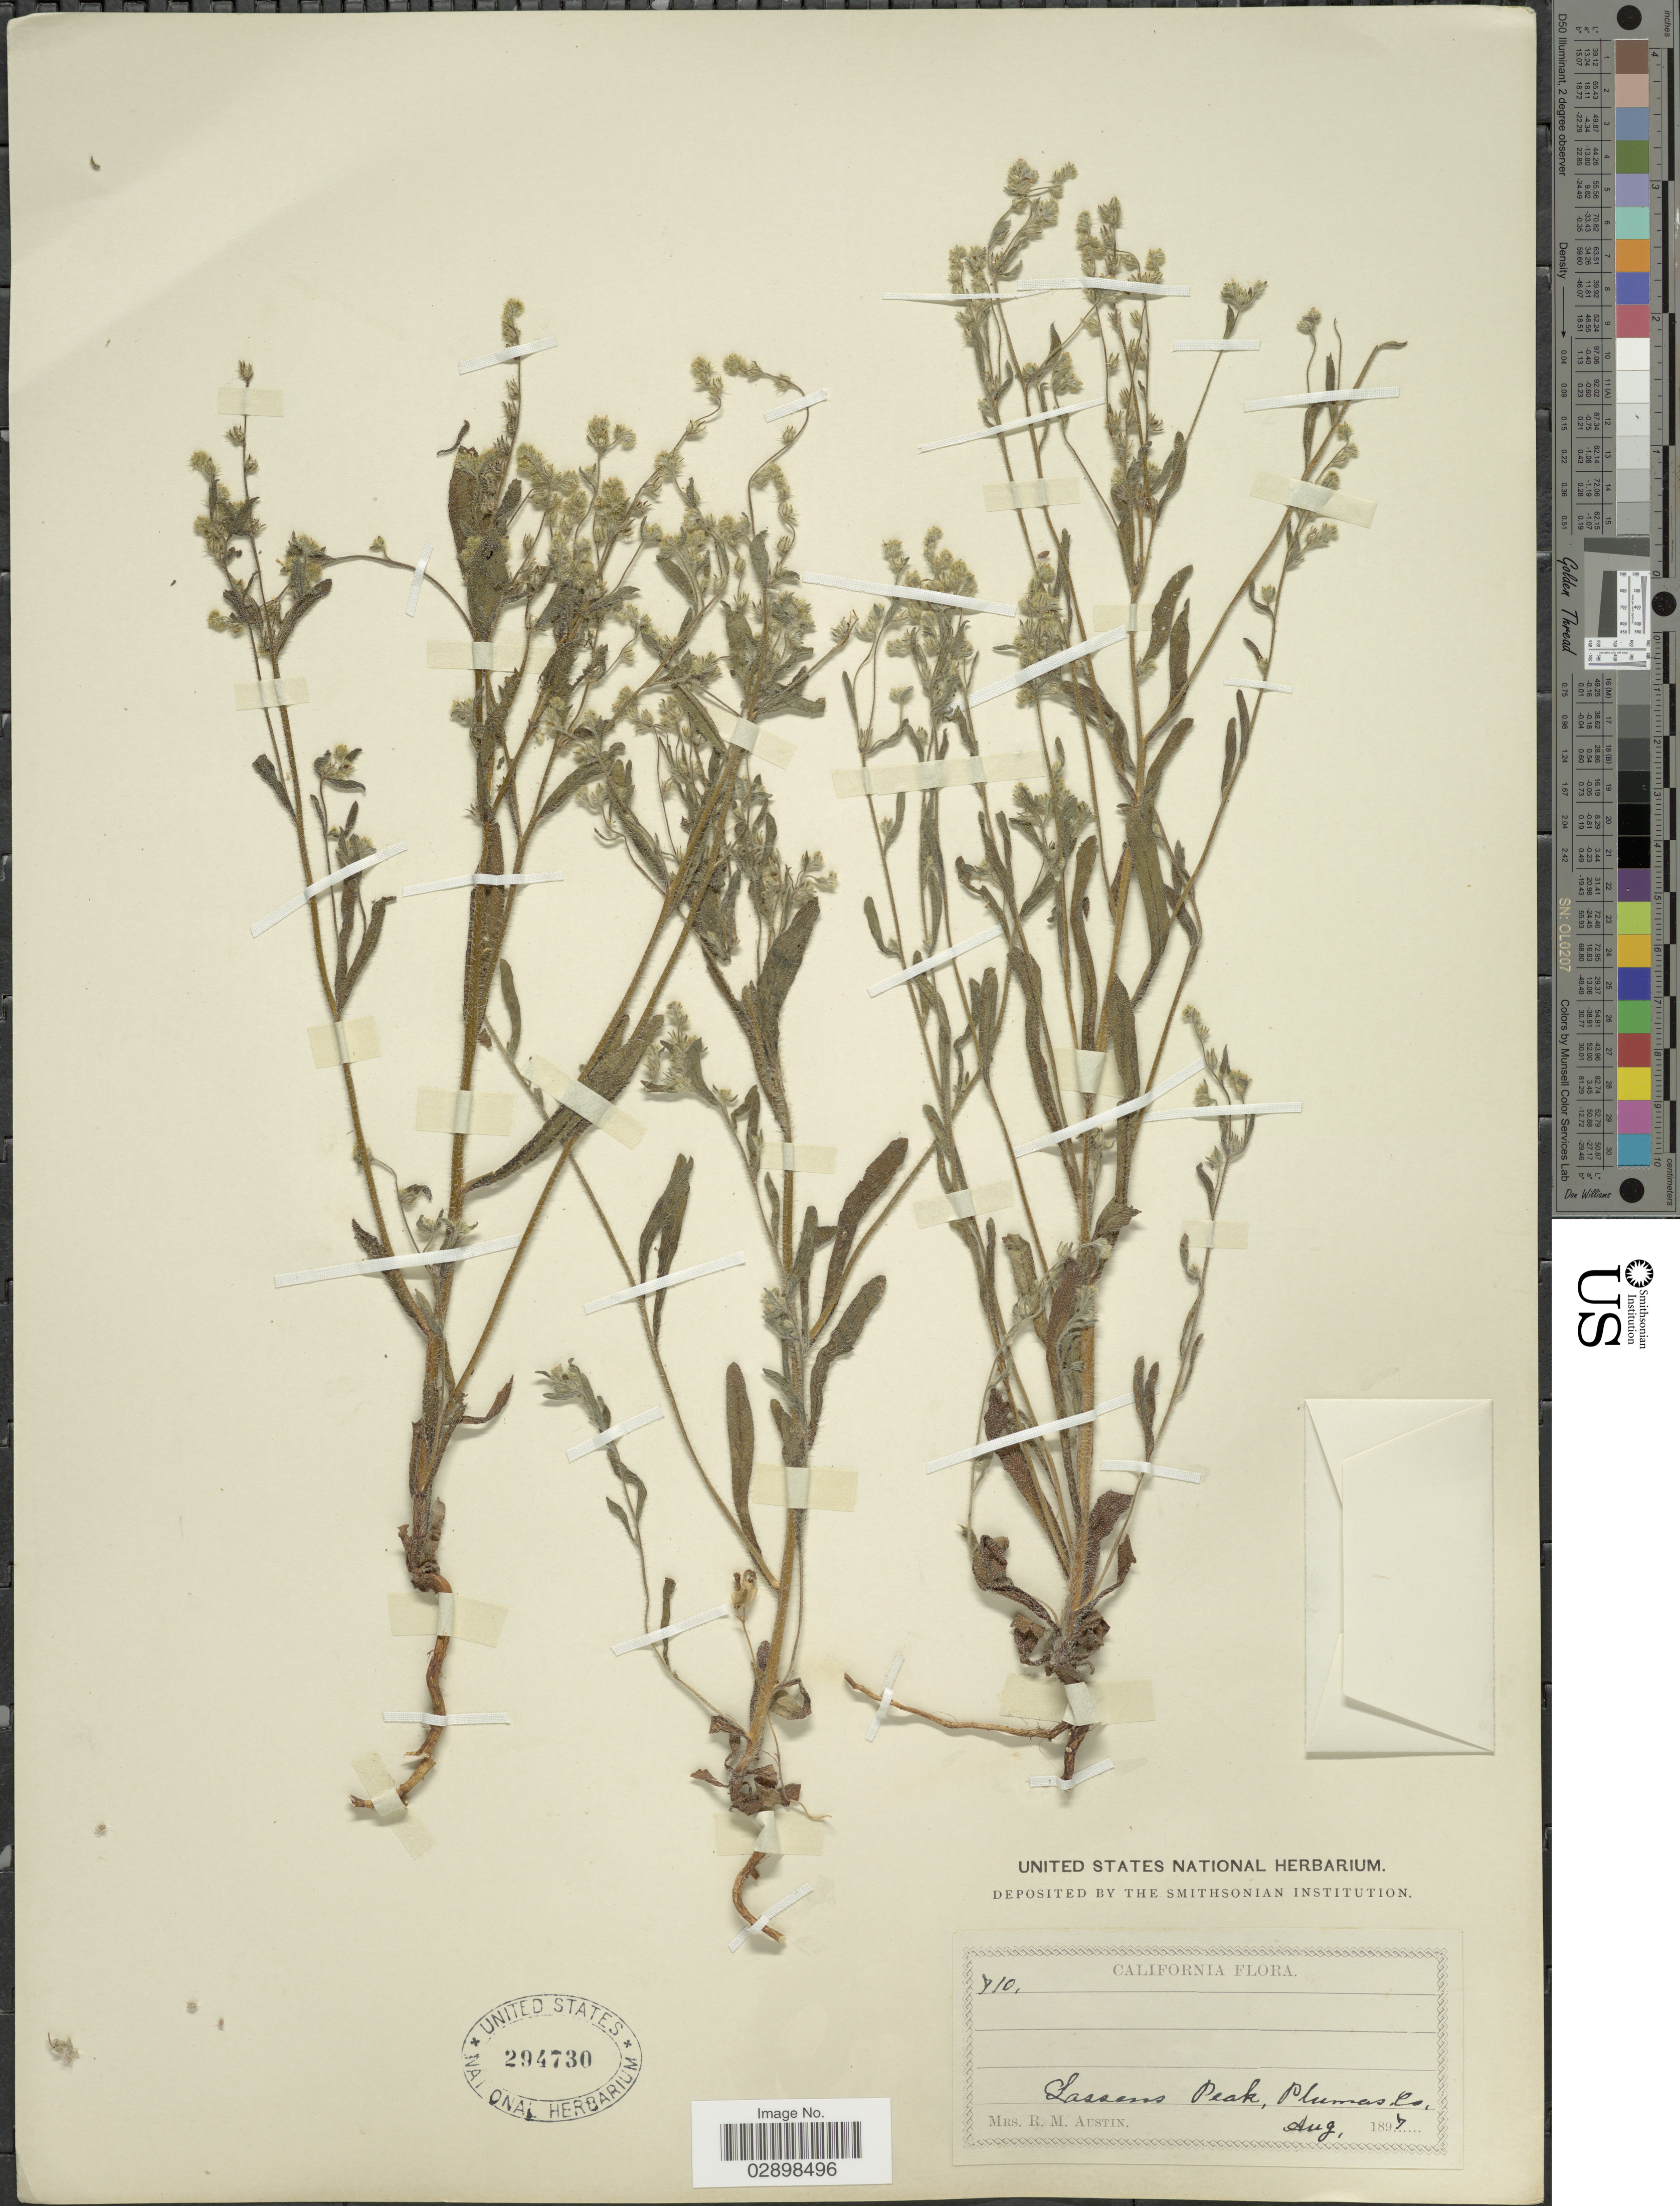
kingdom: Plantae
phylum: Tracheophyta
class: Magnoliopsida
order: Boraginales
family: Boraginaceae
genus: Cryptantha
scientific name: Cryptantha sp.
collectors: R. Austin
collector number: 710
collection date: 1897-08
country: United States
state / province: California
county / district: Plumas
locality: Lassens Peak, Plumas Co.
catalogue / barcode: US 294730